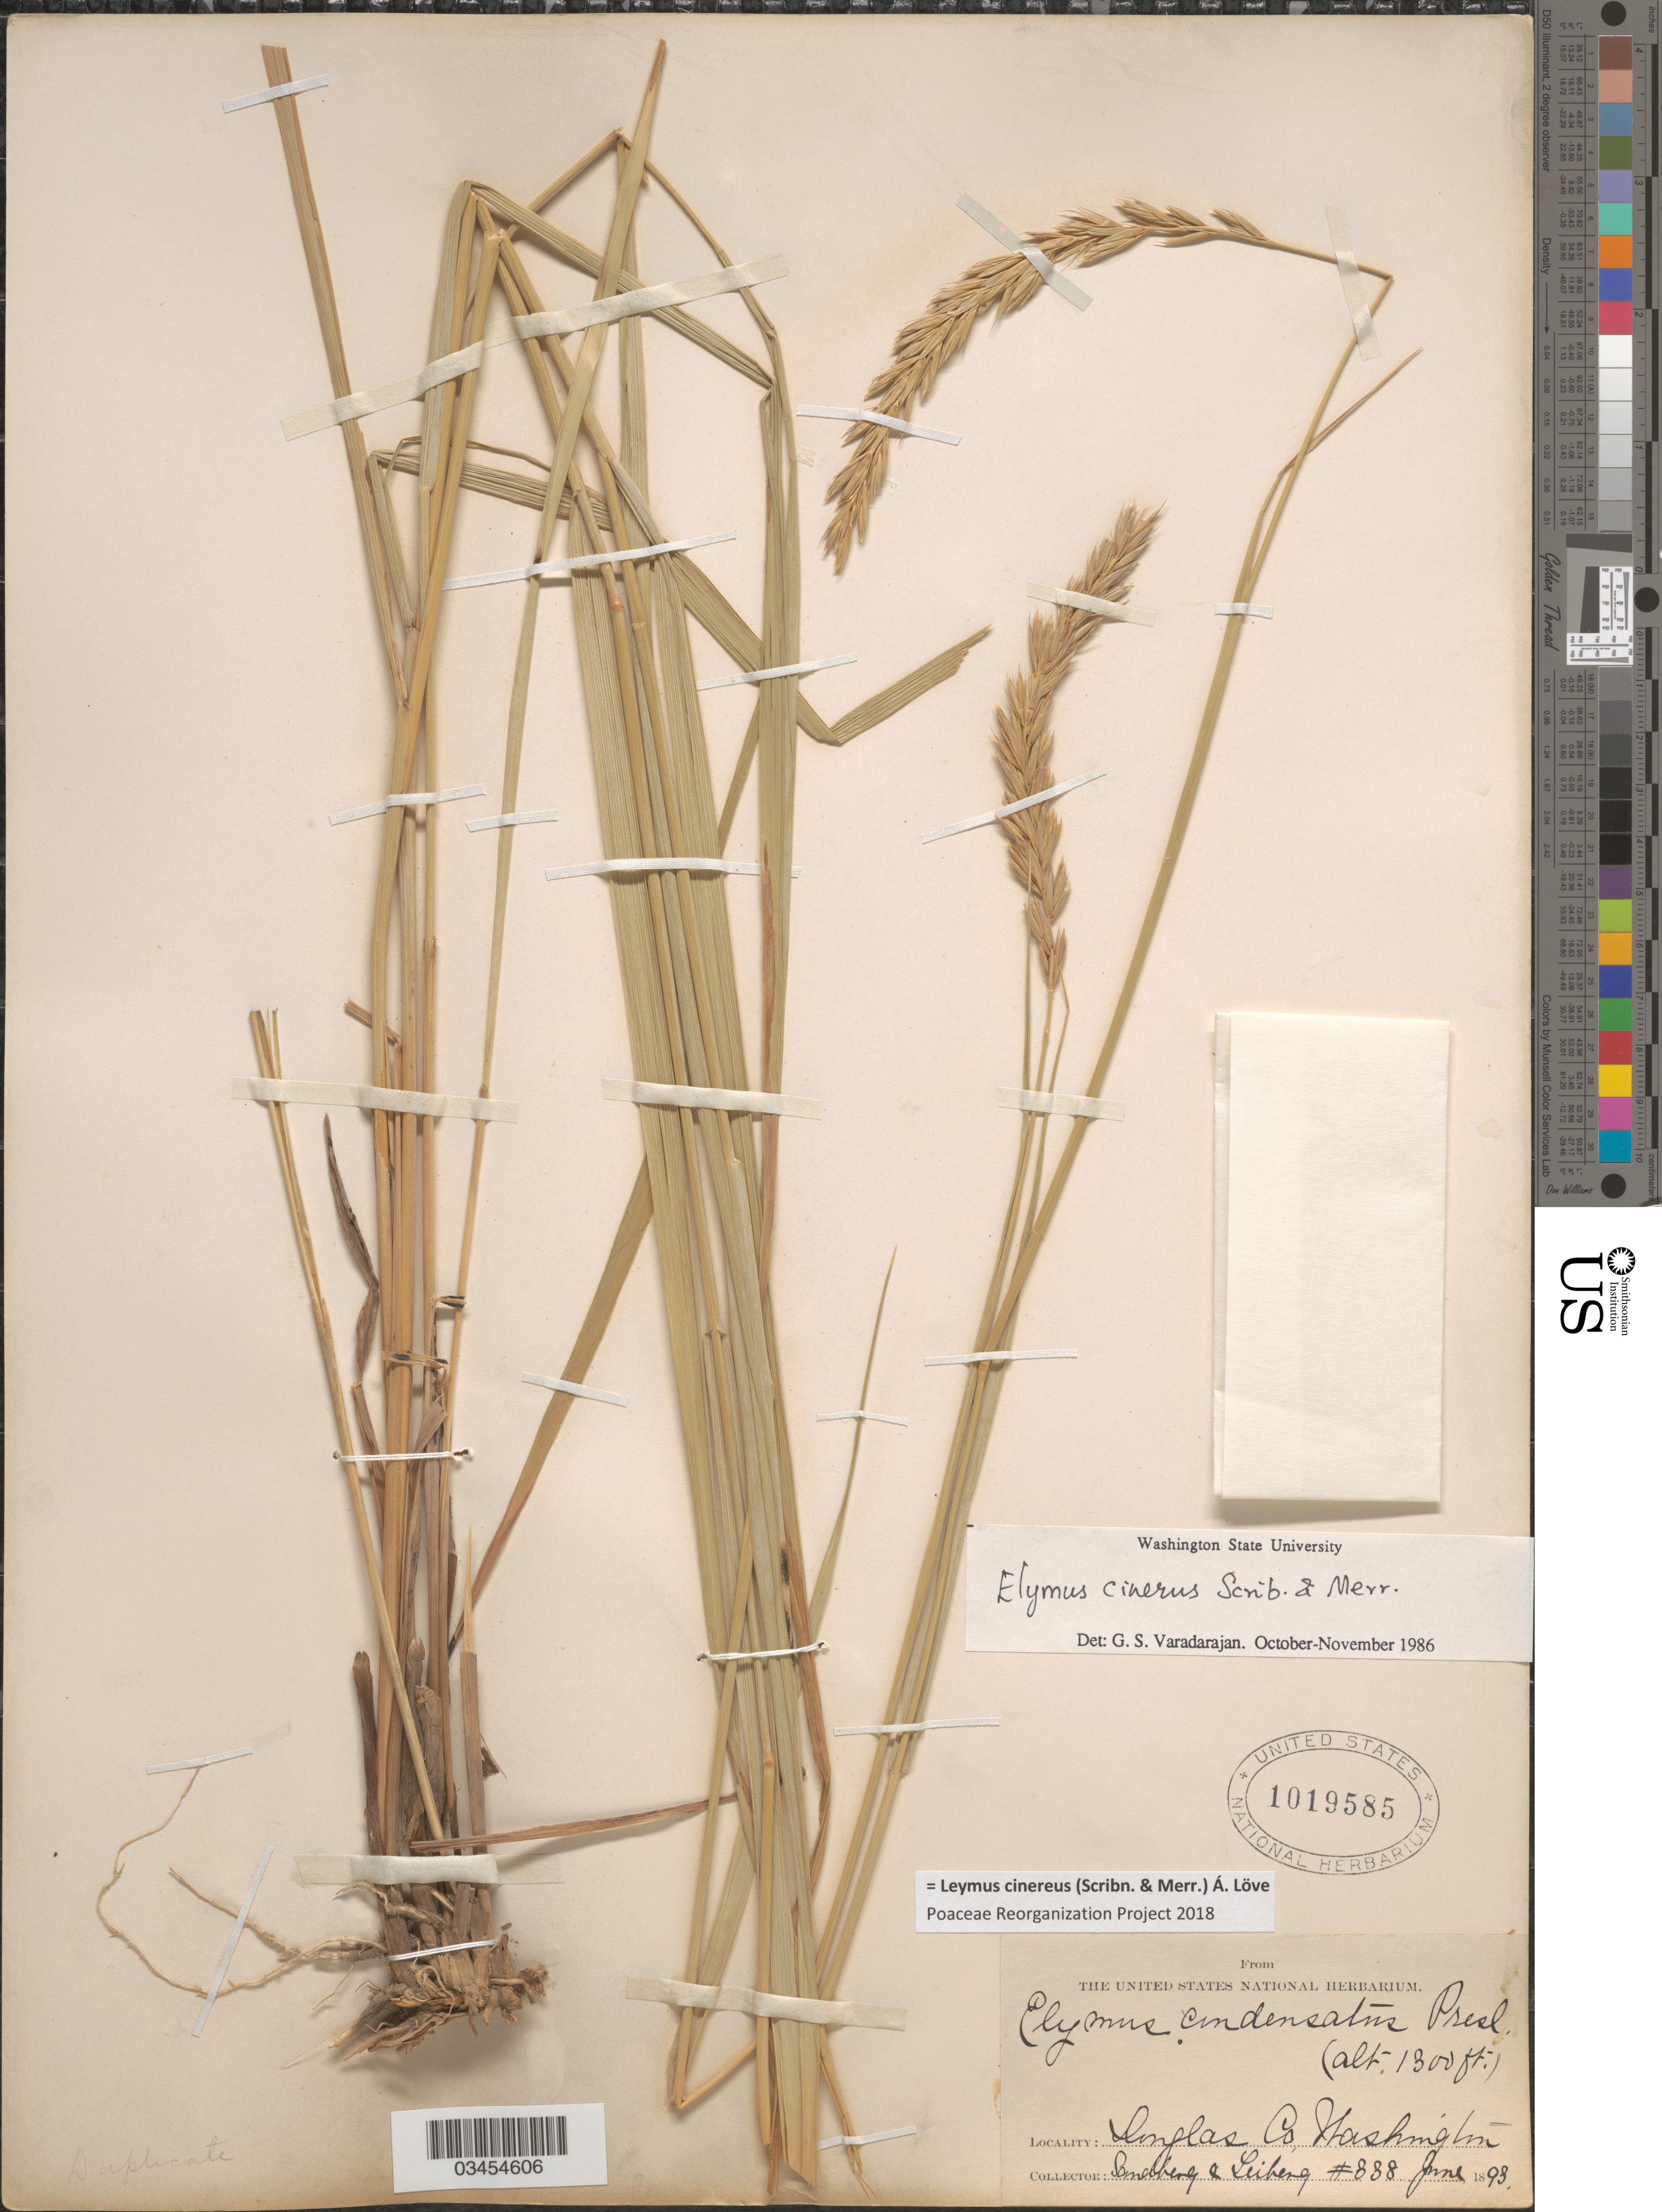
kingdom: Plantae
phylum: Tracheophyta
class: Liliopsida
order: Poales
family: Poaceae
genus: Leymus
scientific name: Leymus cinereus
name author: (Scribn. & Merr.) Á. Löve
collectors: Sandberg & -. Leiberg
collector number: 338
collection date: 1893-06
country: United States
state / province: Washington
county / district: Douglas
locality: Douglas Co.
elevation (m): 396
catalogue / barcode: US 1019585